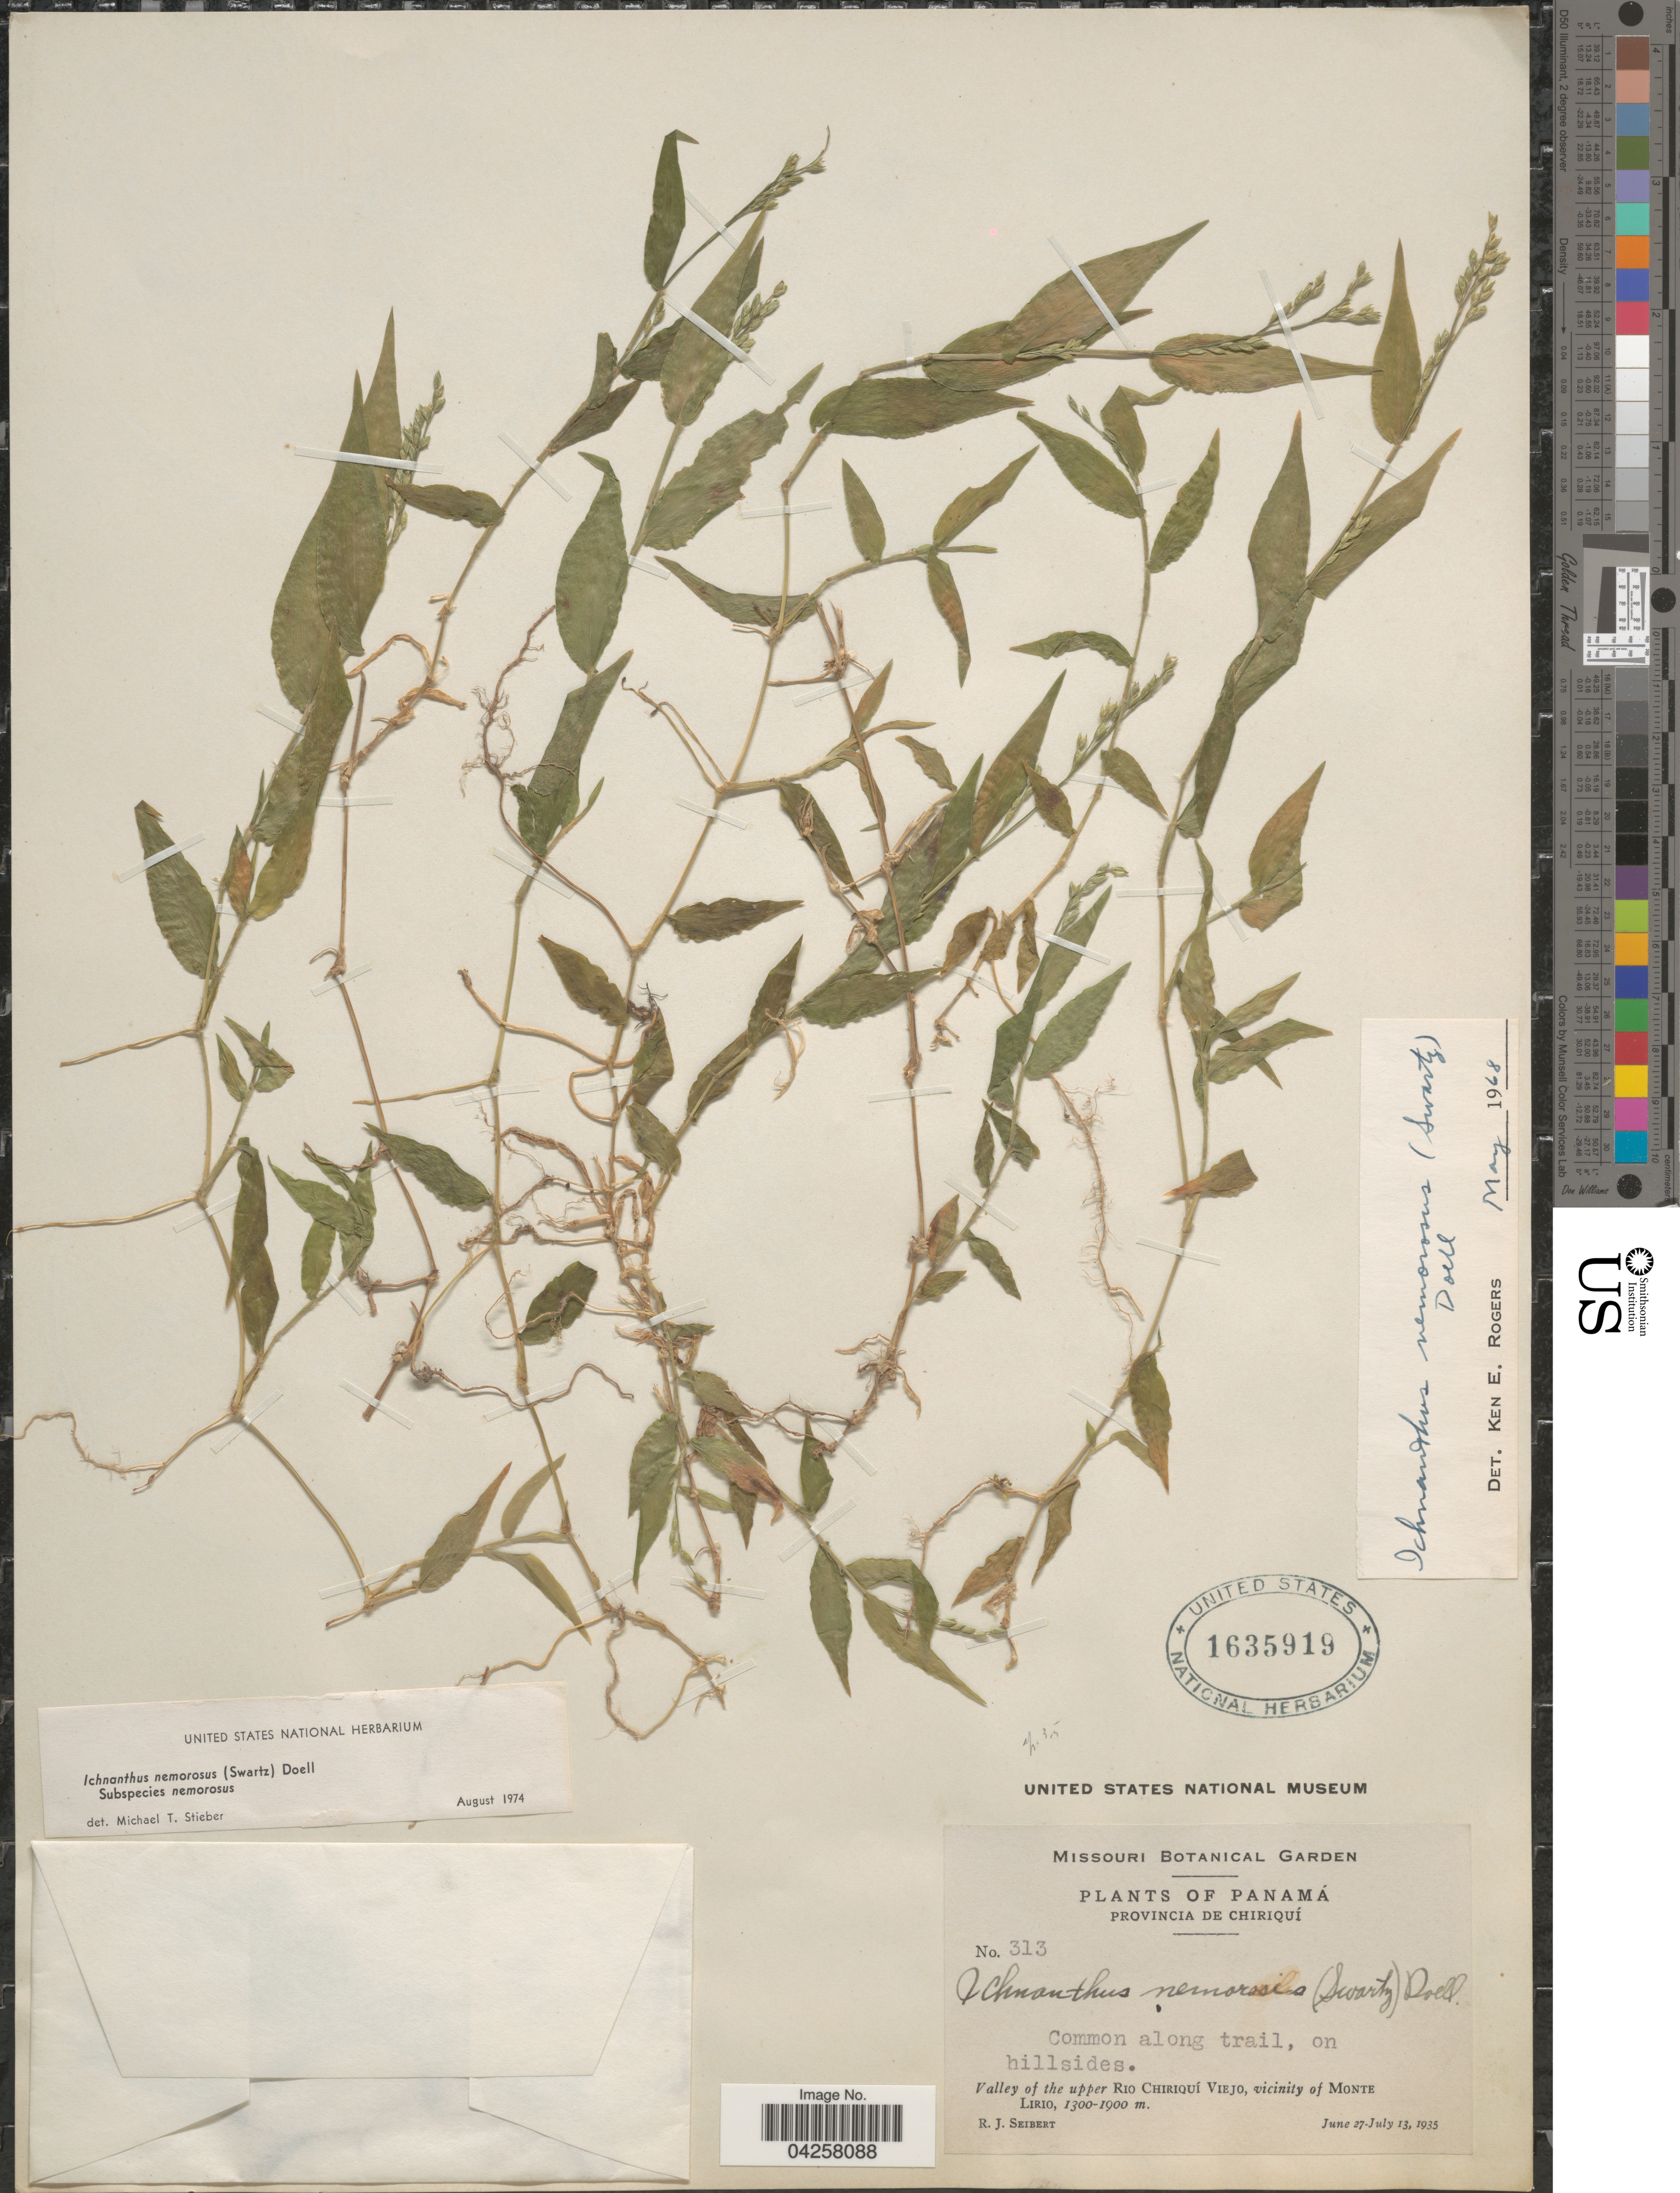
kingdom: Plantae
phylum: Tracheophyta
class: Liliopsida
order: Poales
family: Poaceae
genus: Hildaea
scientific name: Hildaea nemorosa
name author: (Sw.) C. Silva & R.P. Oliveira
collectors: R. J. Seibert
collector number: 313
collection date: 1935-06-27/1935-07-13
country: Panama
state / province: Chiriqui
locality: Valley of the upper Rio Chiriqui Viejo, vicinity of Monte Lirio.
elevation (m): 1300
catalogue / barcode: US 1635919